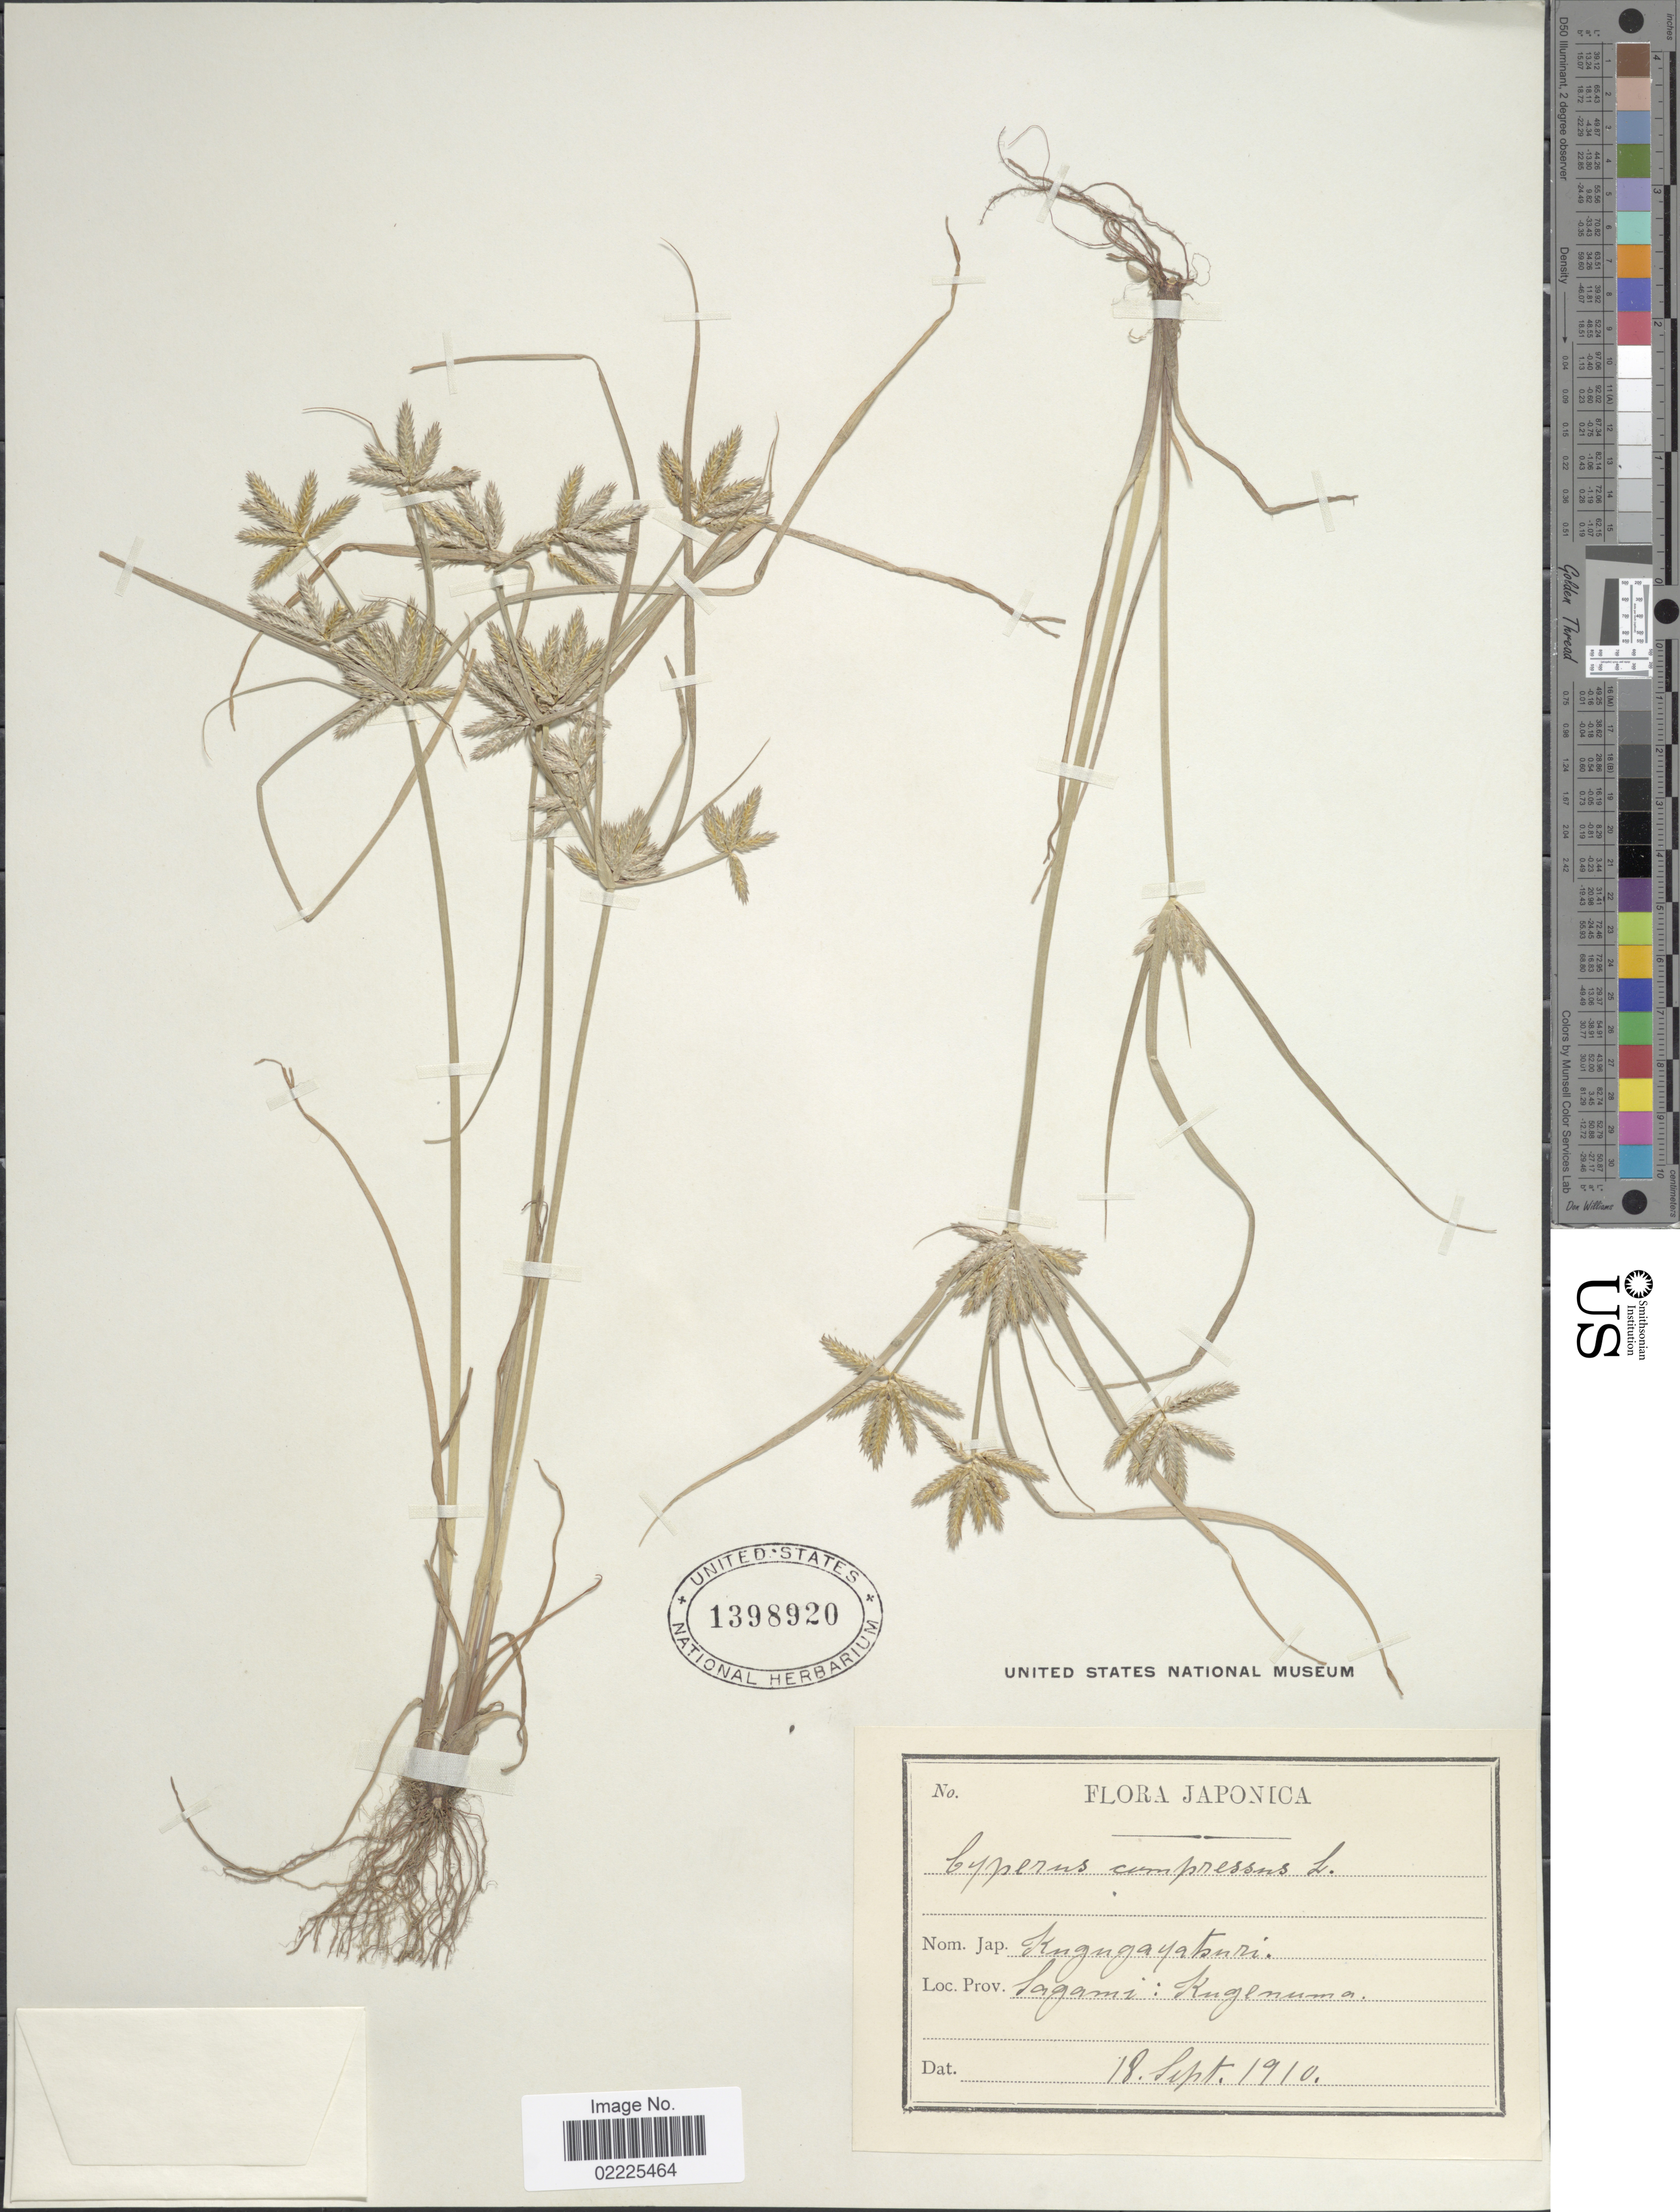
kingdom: Plantae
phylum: Tracheophyta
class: Liliopsida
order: Poales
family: Cyperaceae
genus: Cyperus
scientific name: Cyperus compressus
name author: L.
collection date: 1910-09-18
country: Japan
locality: Sagami: Kugenuma.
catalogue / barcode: US 1398920